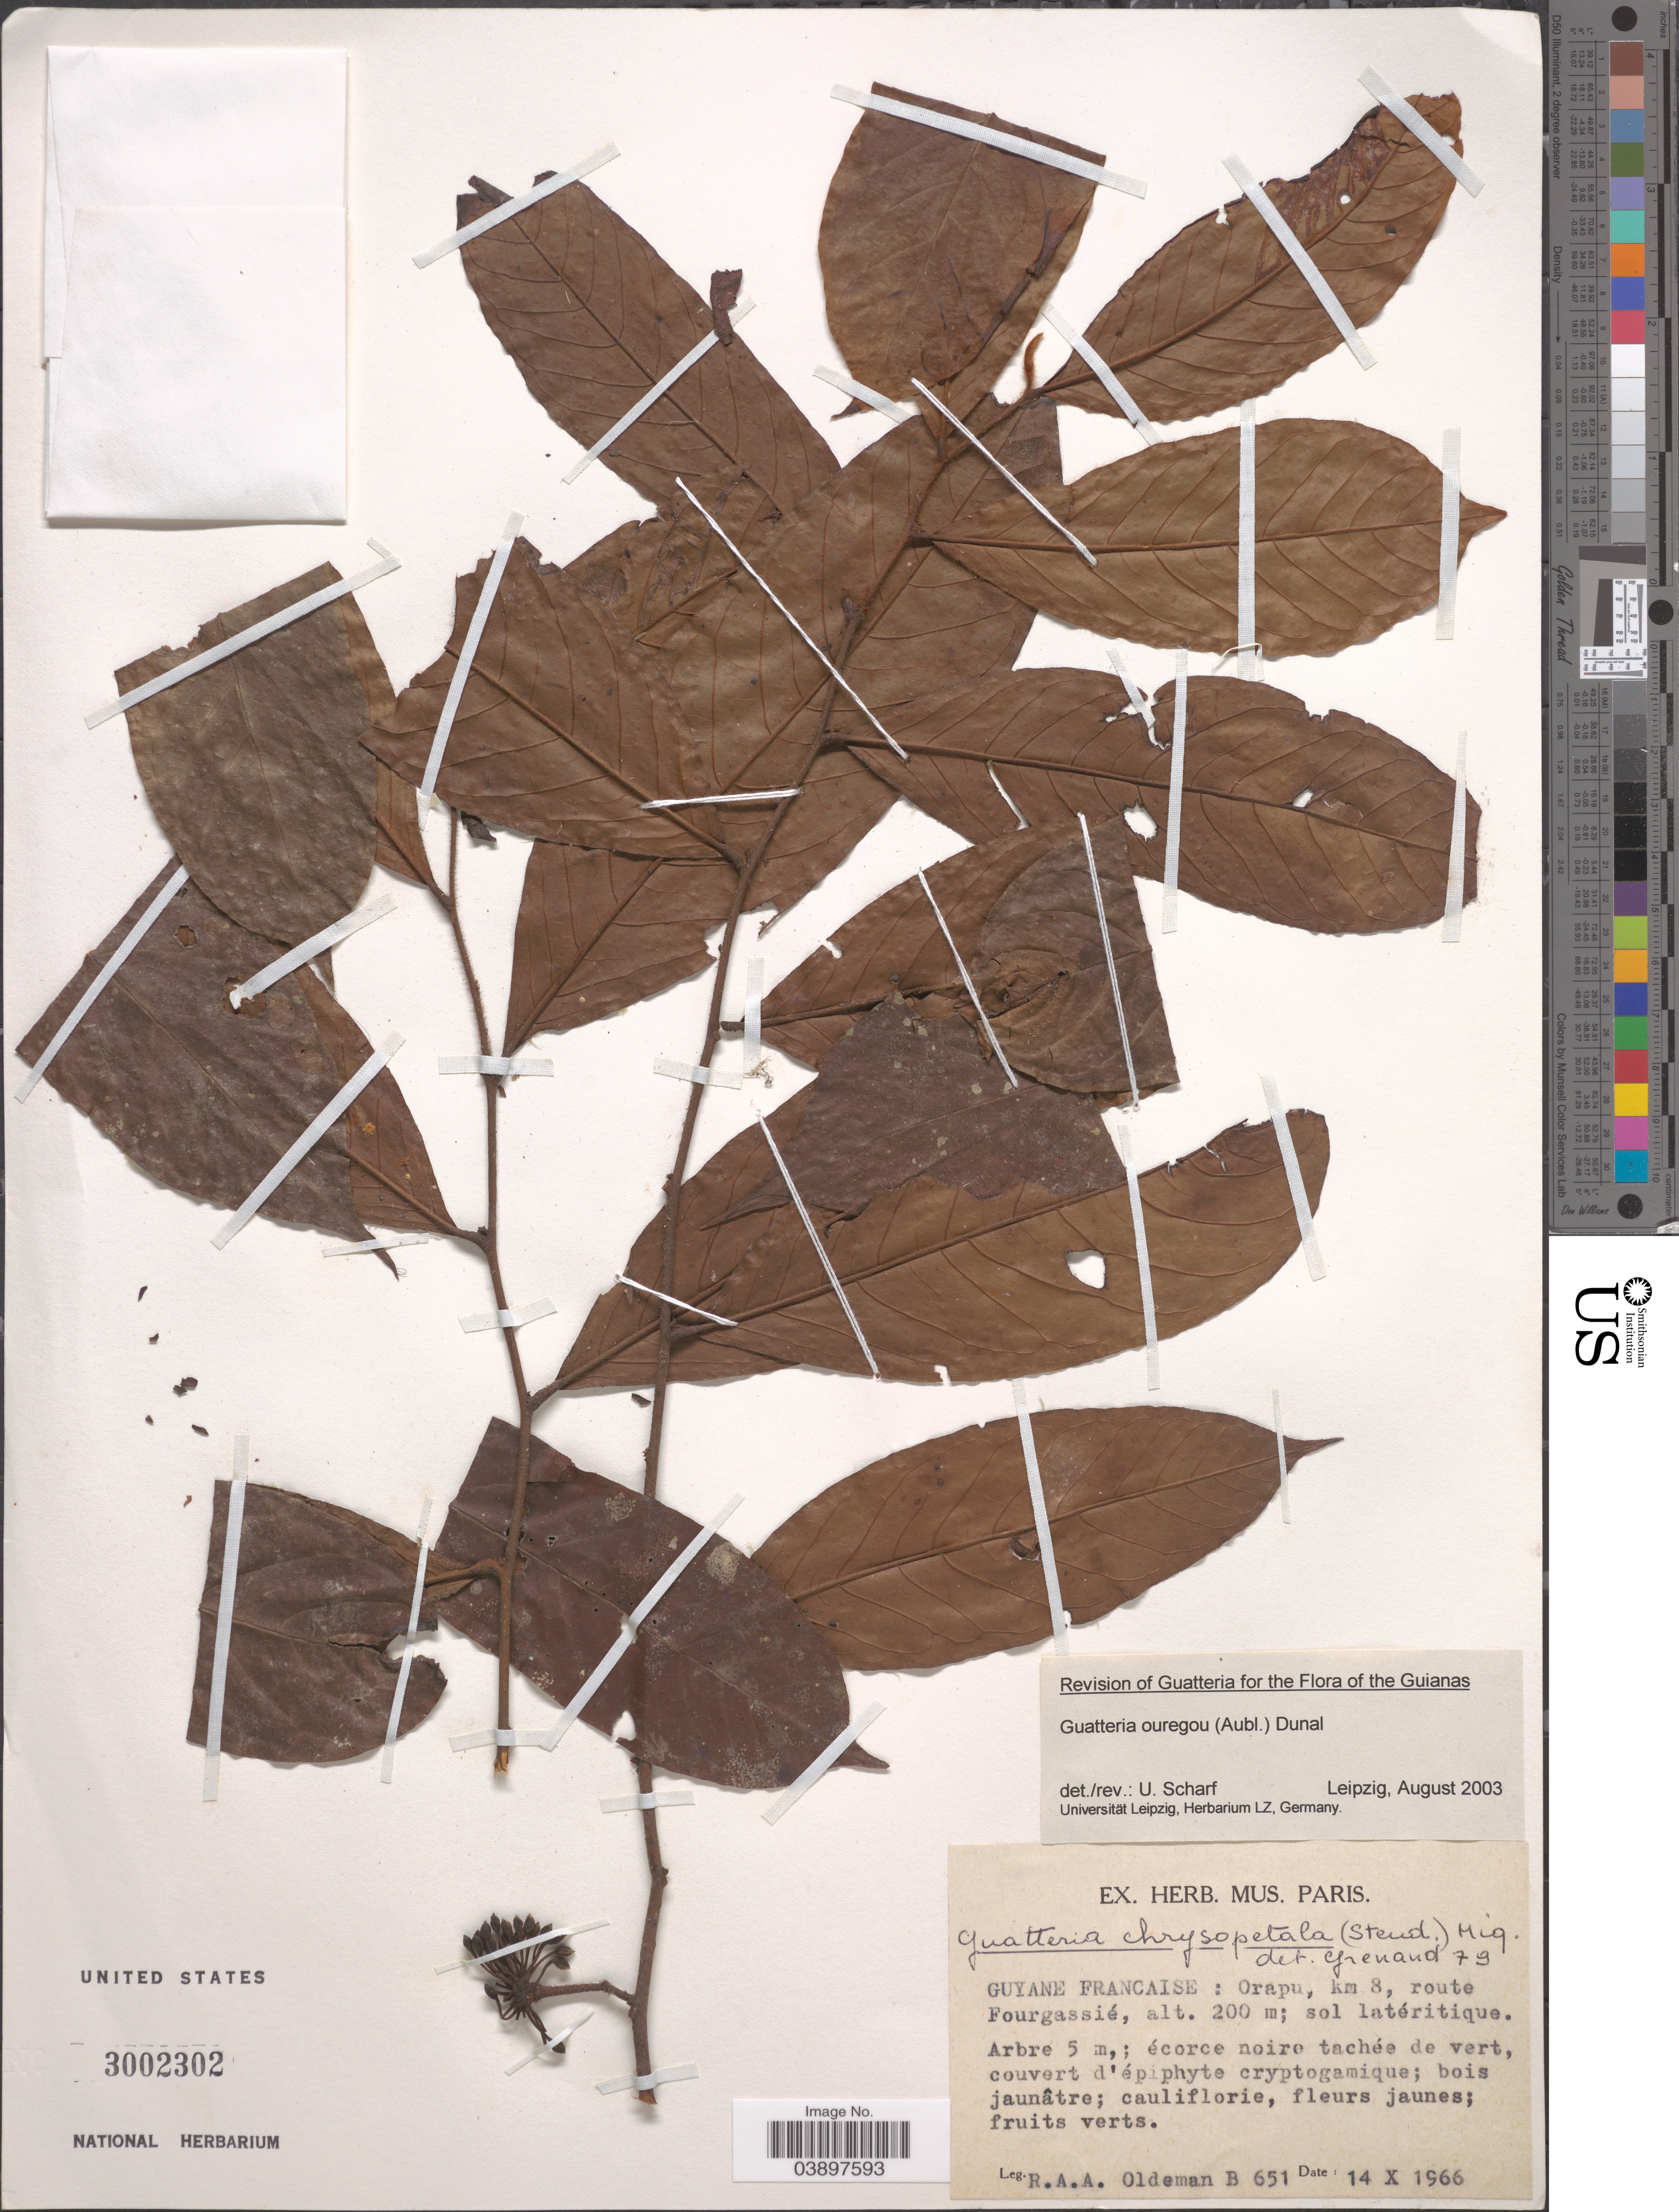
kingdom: Plantae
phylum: Tracheophyta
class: Magnoliopsida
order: Magnoliales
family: Annonaceae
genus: Guatteria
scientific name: Guatteria ouregou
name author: (Aubl.) Dunal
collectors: R. Oldeman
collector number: B651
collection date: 1966-10-14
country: French Guiana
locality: Guyane Francaise: Orapu, km 8, route Fourgassié.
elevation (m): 200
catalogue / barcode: US 3002302